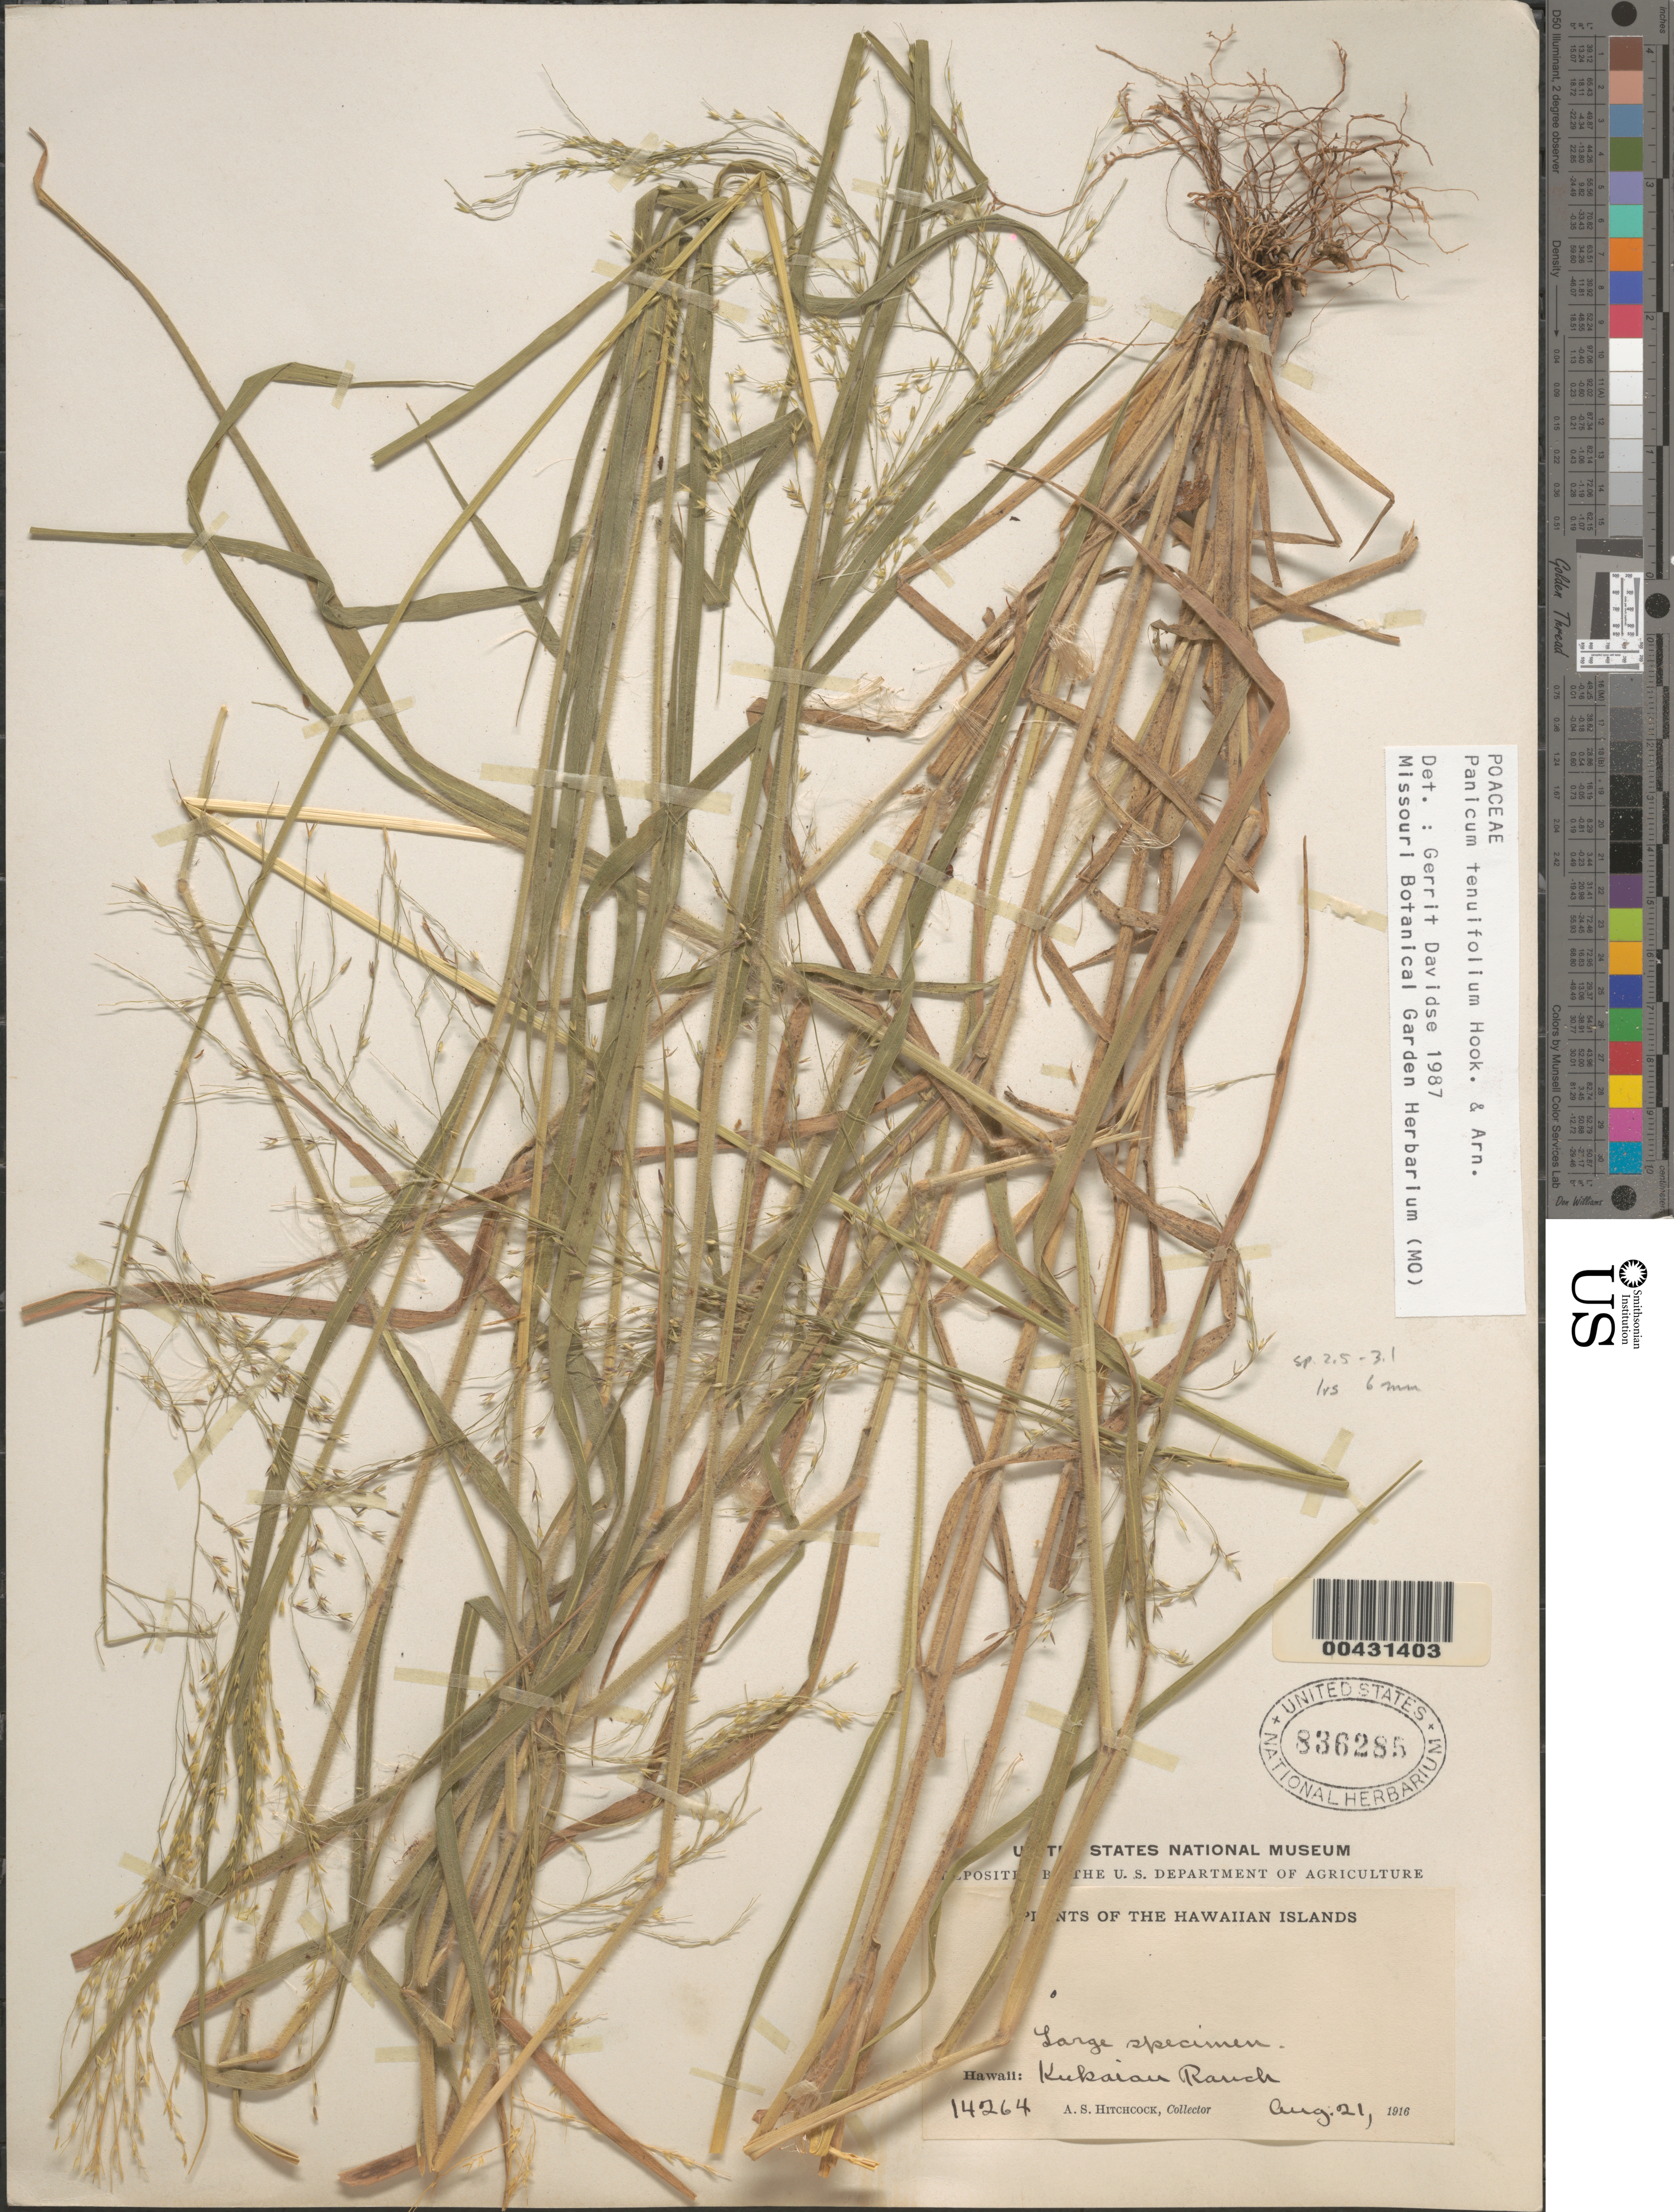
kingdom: Plantae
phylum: Tracheophyta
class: Liliopsida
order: Poales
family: Poaceae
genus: Panicum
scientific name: Panicum tenuifolium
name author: Hook. & Arn.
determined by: Davidse, Gerrit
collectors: A. S. Hitchcock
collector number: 14264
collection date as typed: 21 Aug 1916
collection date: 1916-08-21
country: United States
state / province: Hawaii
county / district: Hawaii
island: Hawaii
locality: Kukaiau Ranch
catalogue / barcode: US 836285